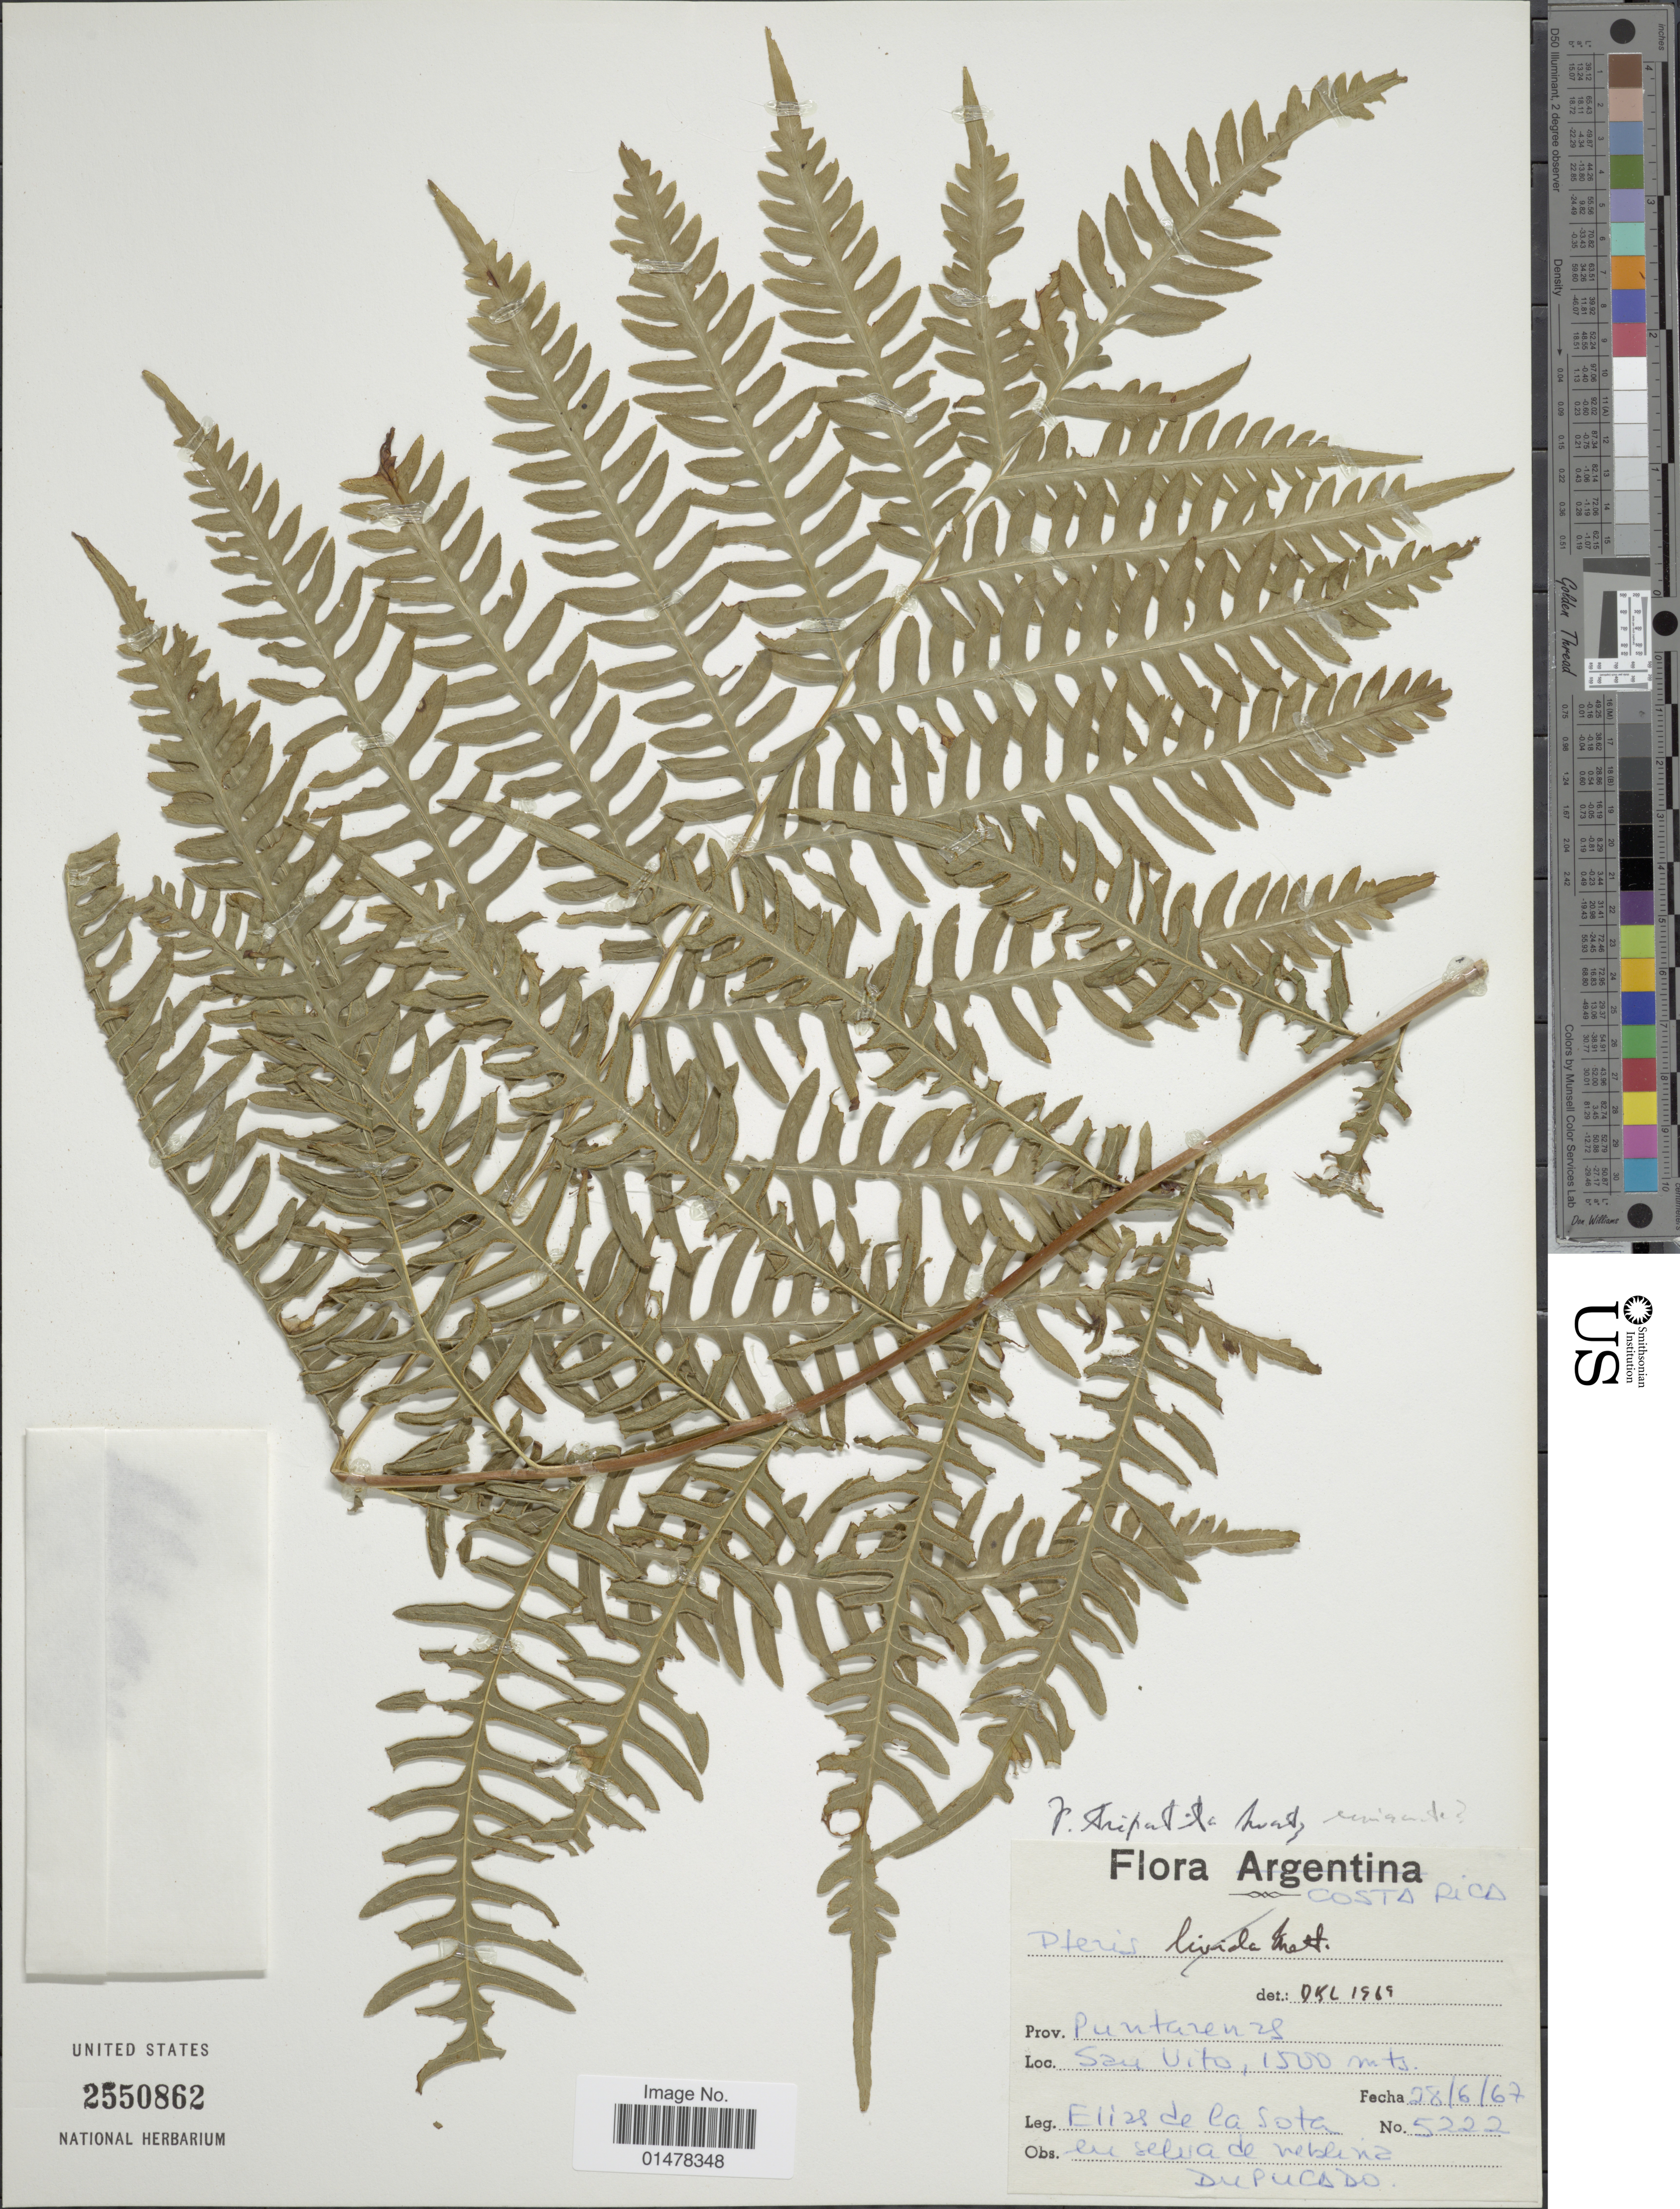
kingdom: Plantae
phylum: Tracheophyta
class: Polypodiopsida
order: Polypodiales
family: Pteridaceae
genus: Pteris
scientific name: Pteris tripartita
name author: Sw.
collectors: E. R. de la Sota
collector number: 5222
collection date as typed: Transcribed d/m/y: 28/6/67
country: Costa Rica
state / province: Puntarenas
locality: Prov. Puntarenas, San Vito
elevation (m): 1500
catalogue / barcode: US 2550862